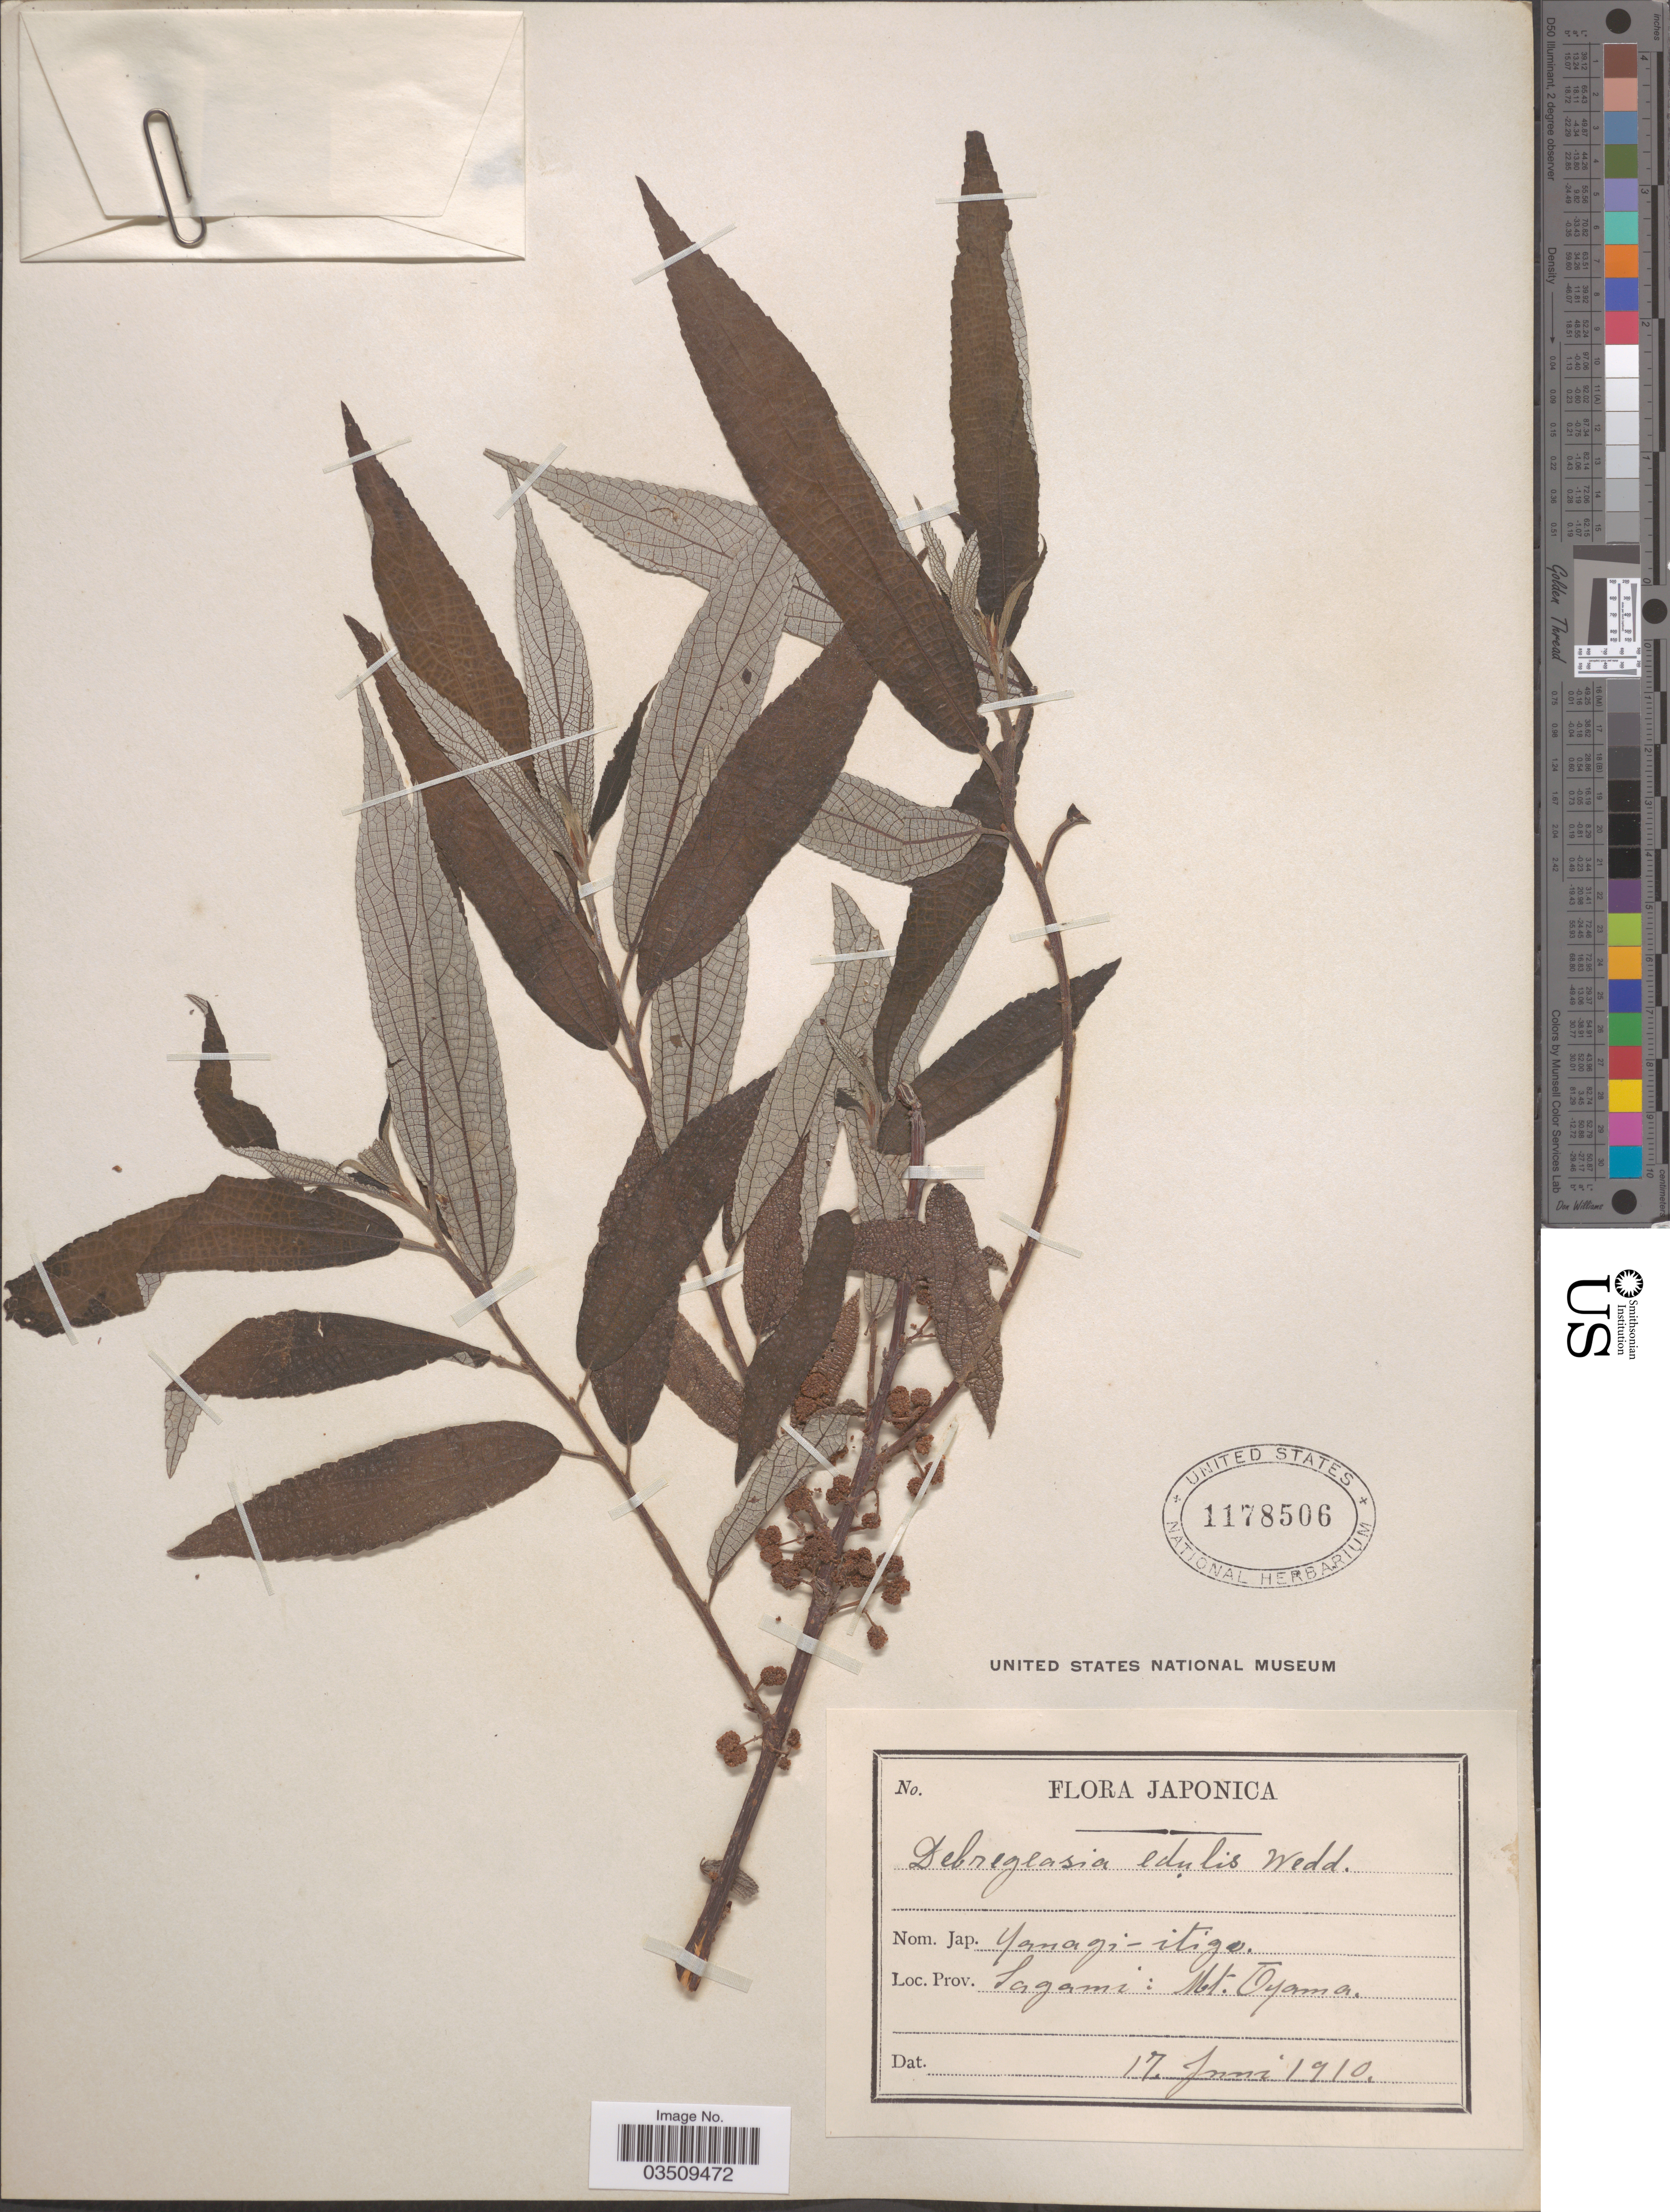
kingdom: Plantae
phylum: Tracheophyta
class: Magnoliopsida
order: Rosales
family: Urticaceae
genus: Debregeasia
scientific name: Debregeasia edulis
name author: (Siebold & Zucc.) Wedd.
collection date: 1910-06-17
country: Japan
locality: Sagami: Mt. Oyama.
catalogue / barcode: US 1178506